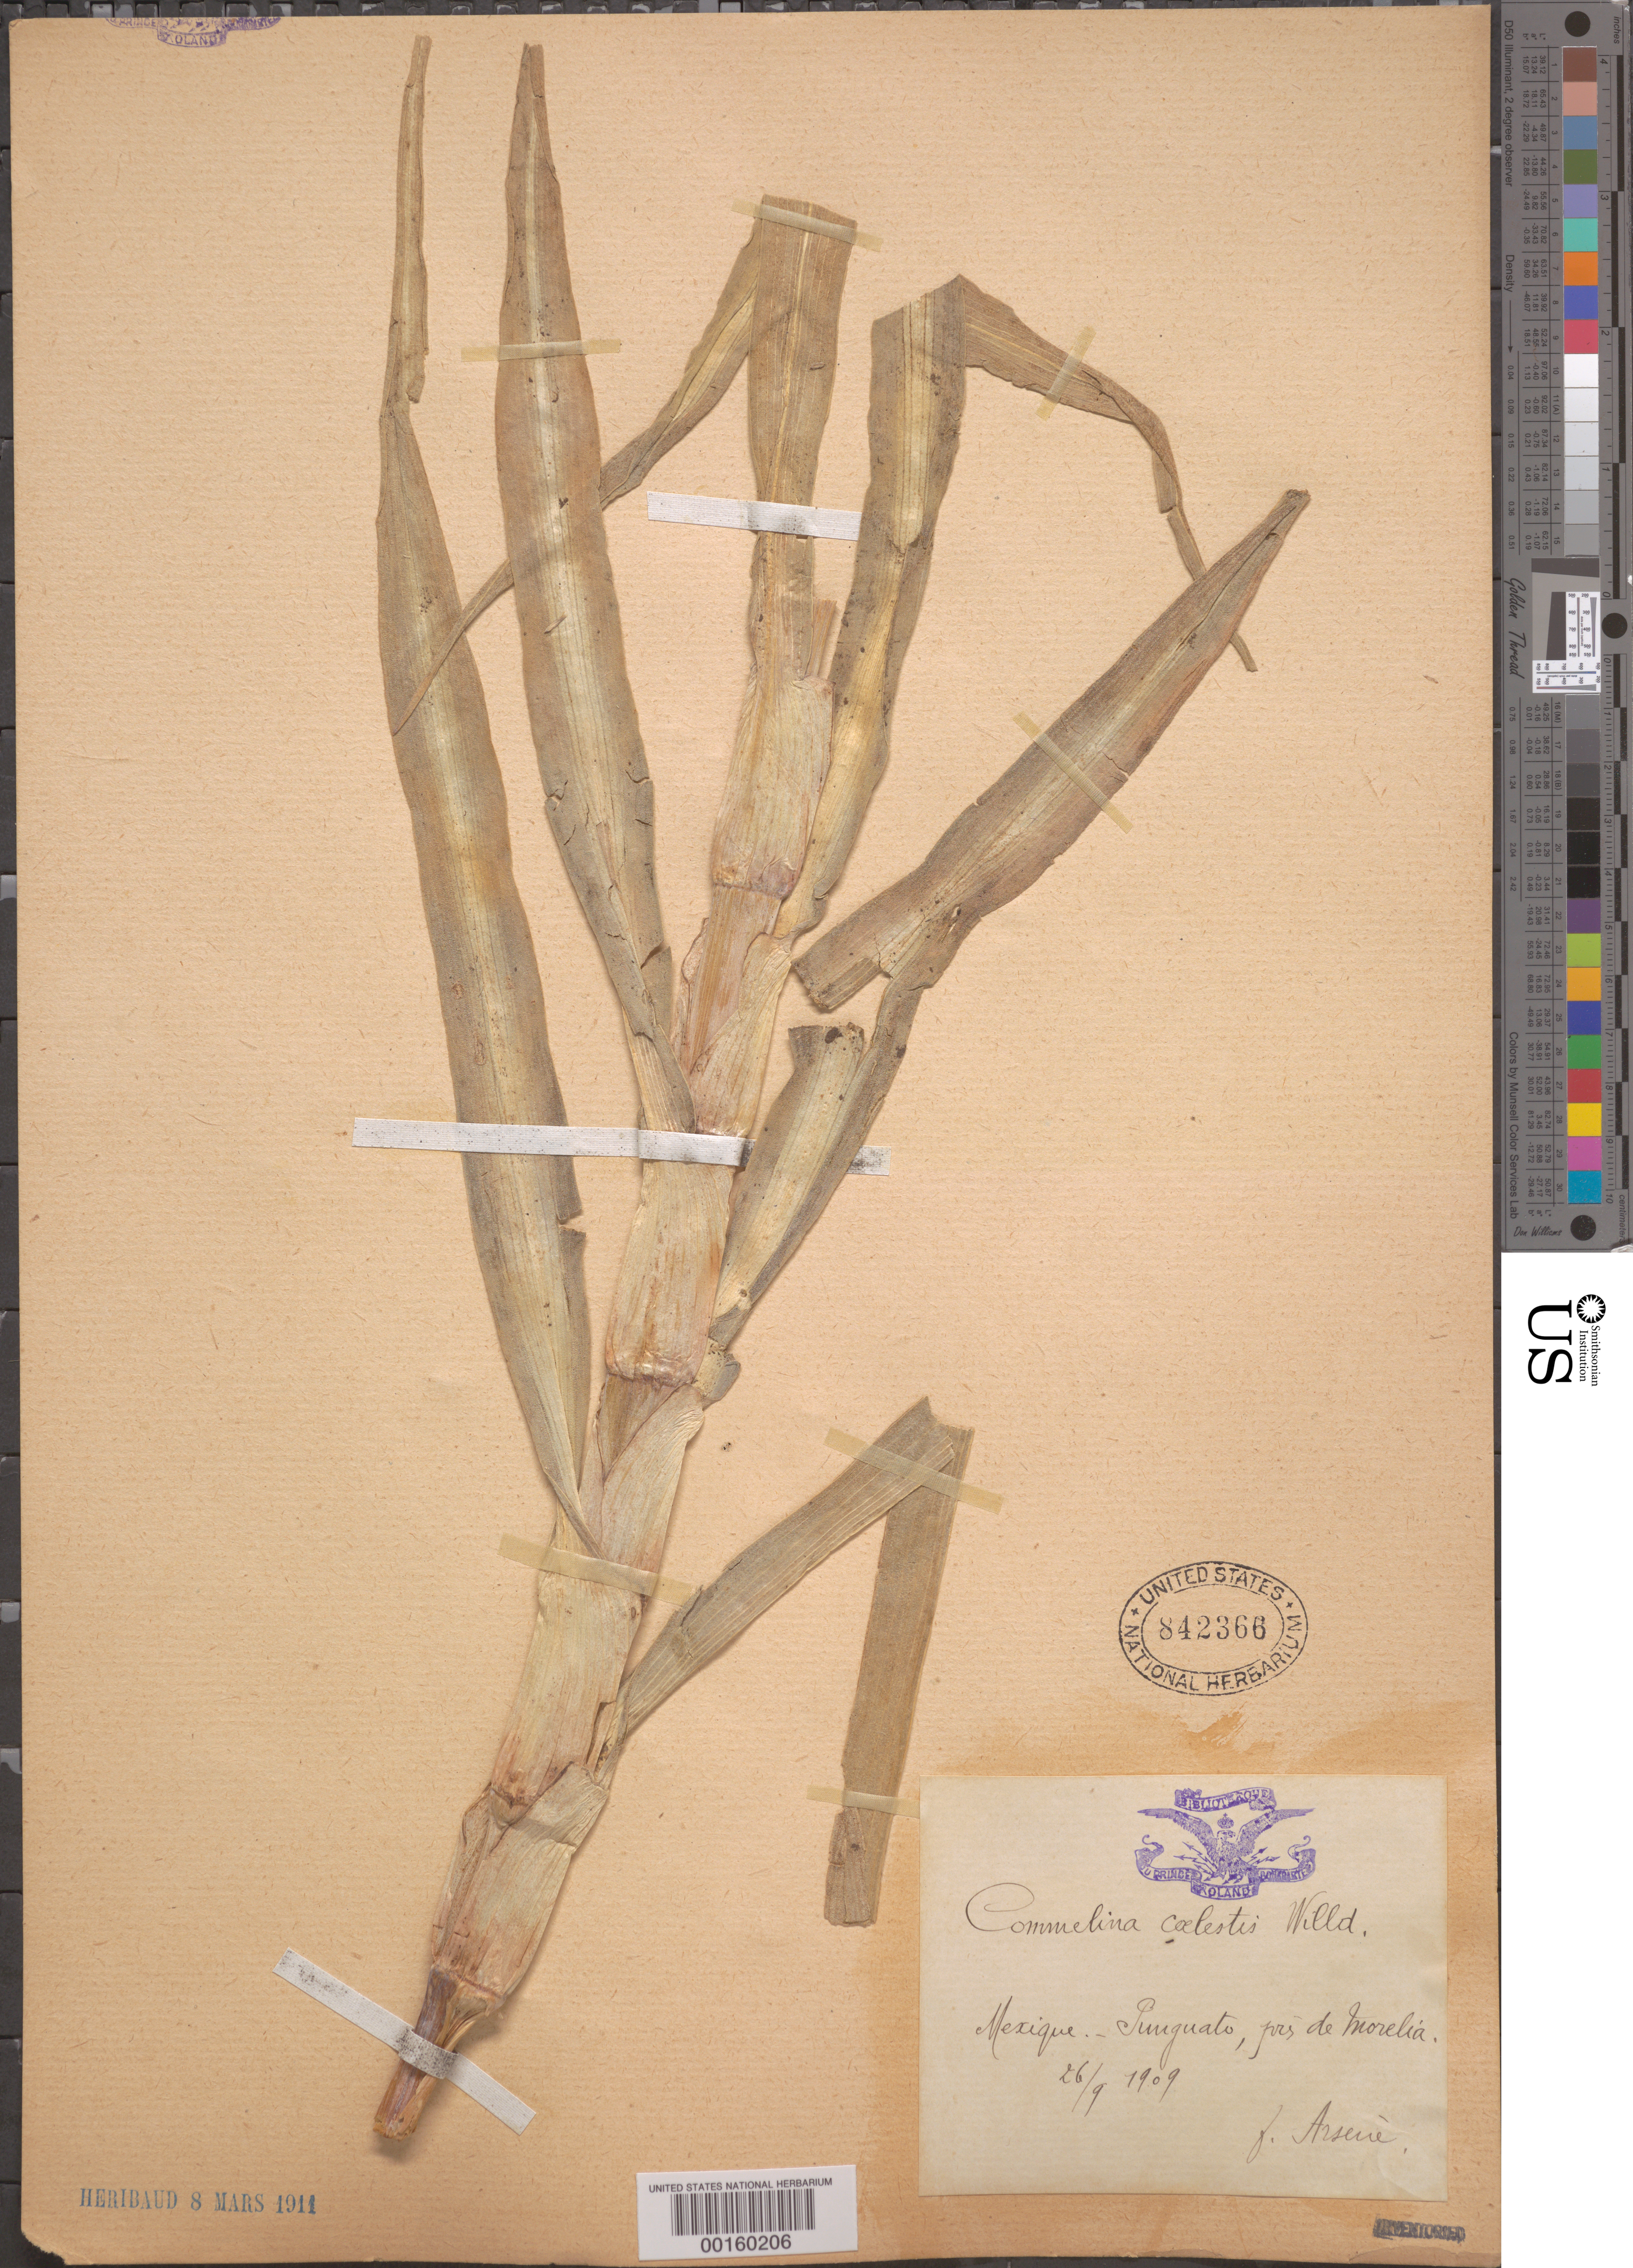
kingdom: Plantae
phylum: Tracheophyta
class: Liliopsida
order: Commelinales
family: Commelinaceae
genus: Commelina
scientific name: Commelina coelestis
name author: Willd.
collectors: Bro. G. Arsène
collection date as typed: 26 Sep 1909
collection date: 1909-09-26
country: Mexico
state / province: Guanajuato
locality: Near Morelia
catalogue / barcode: US 842366